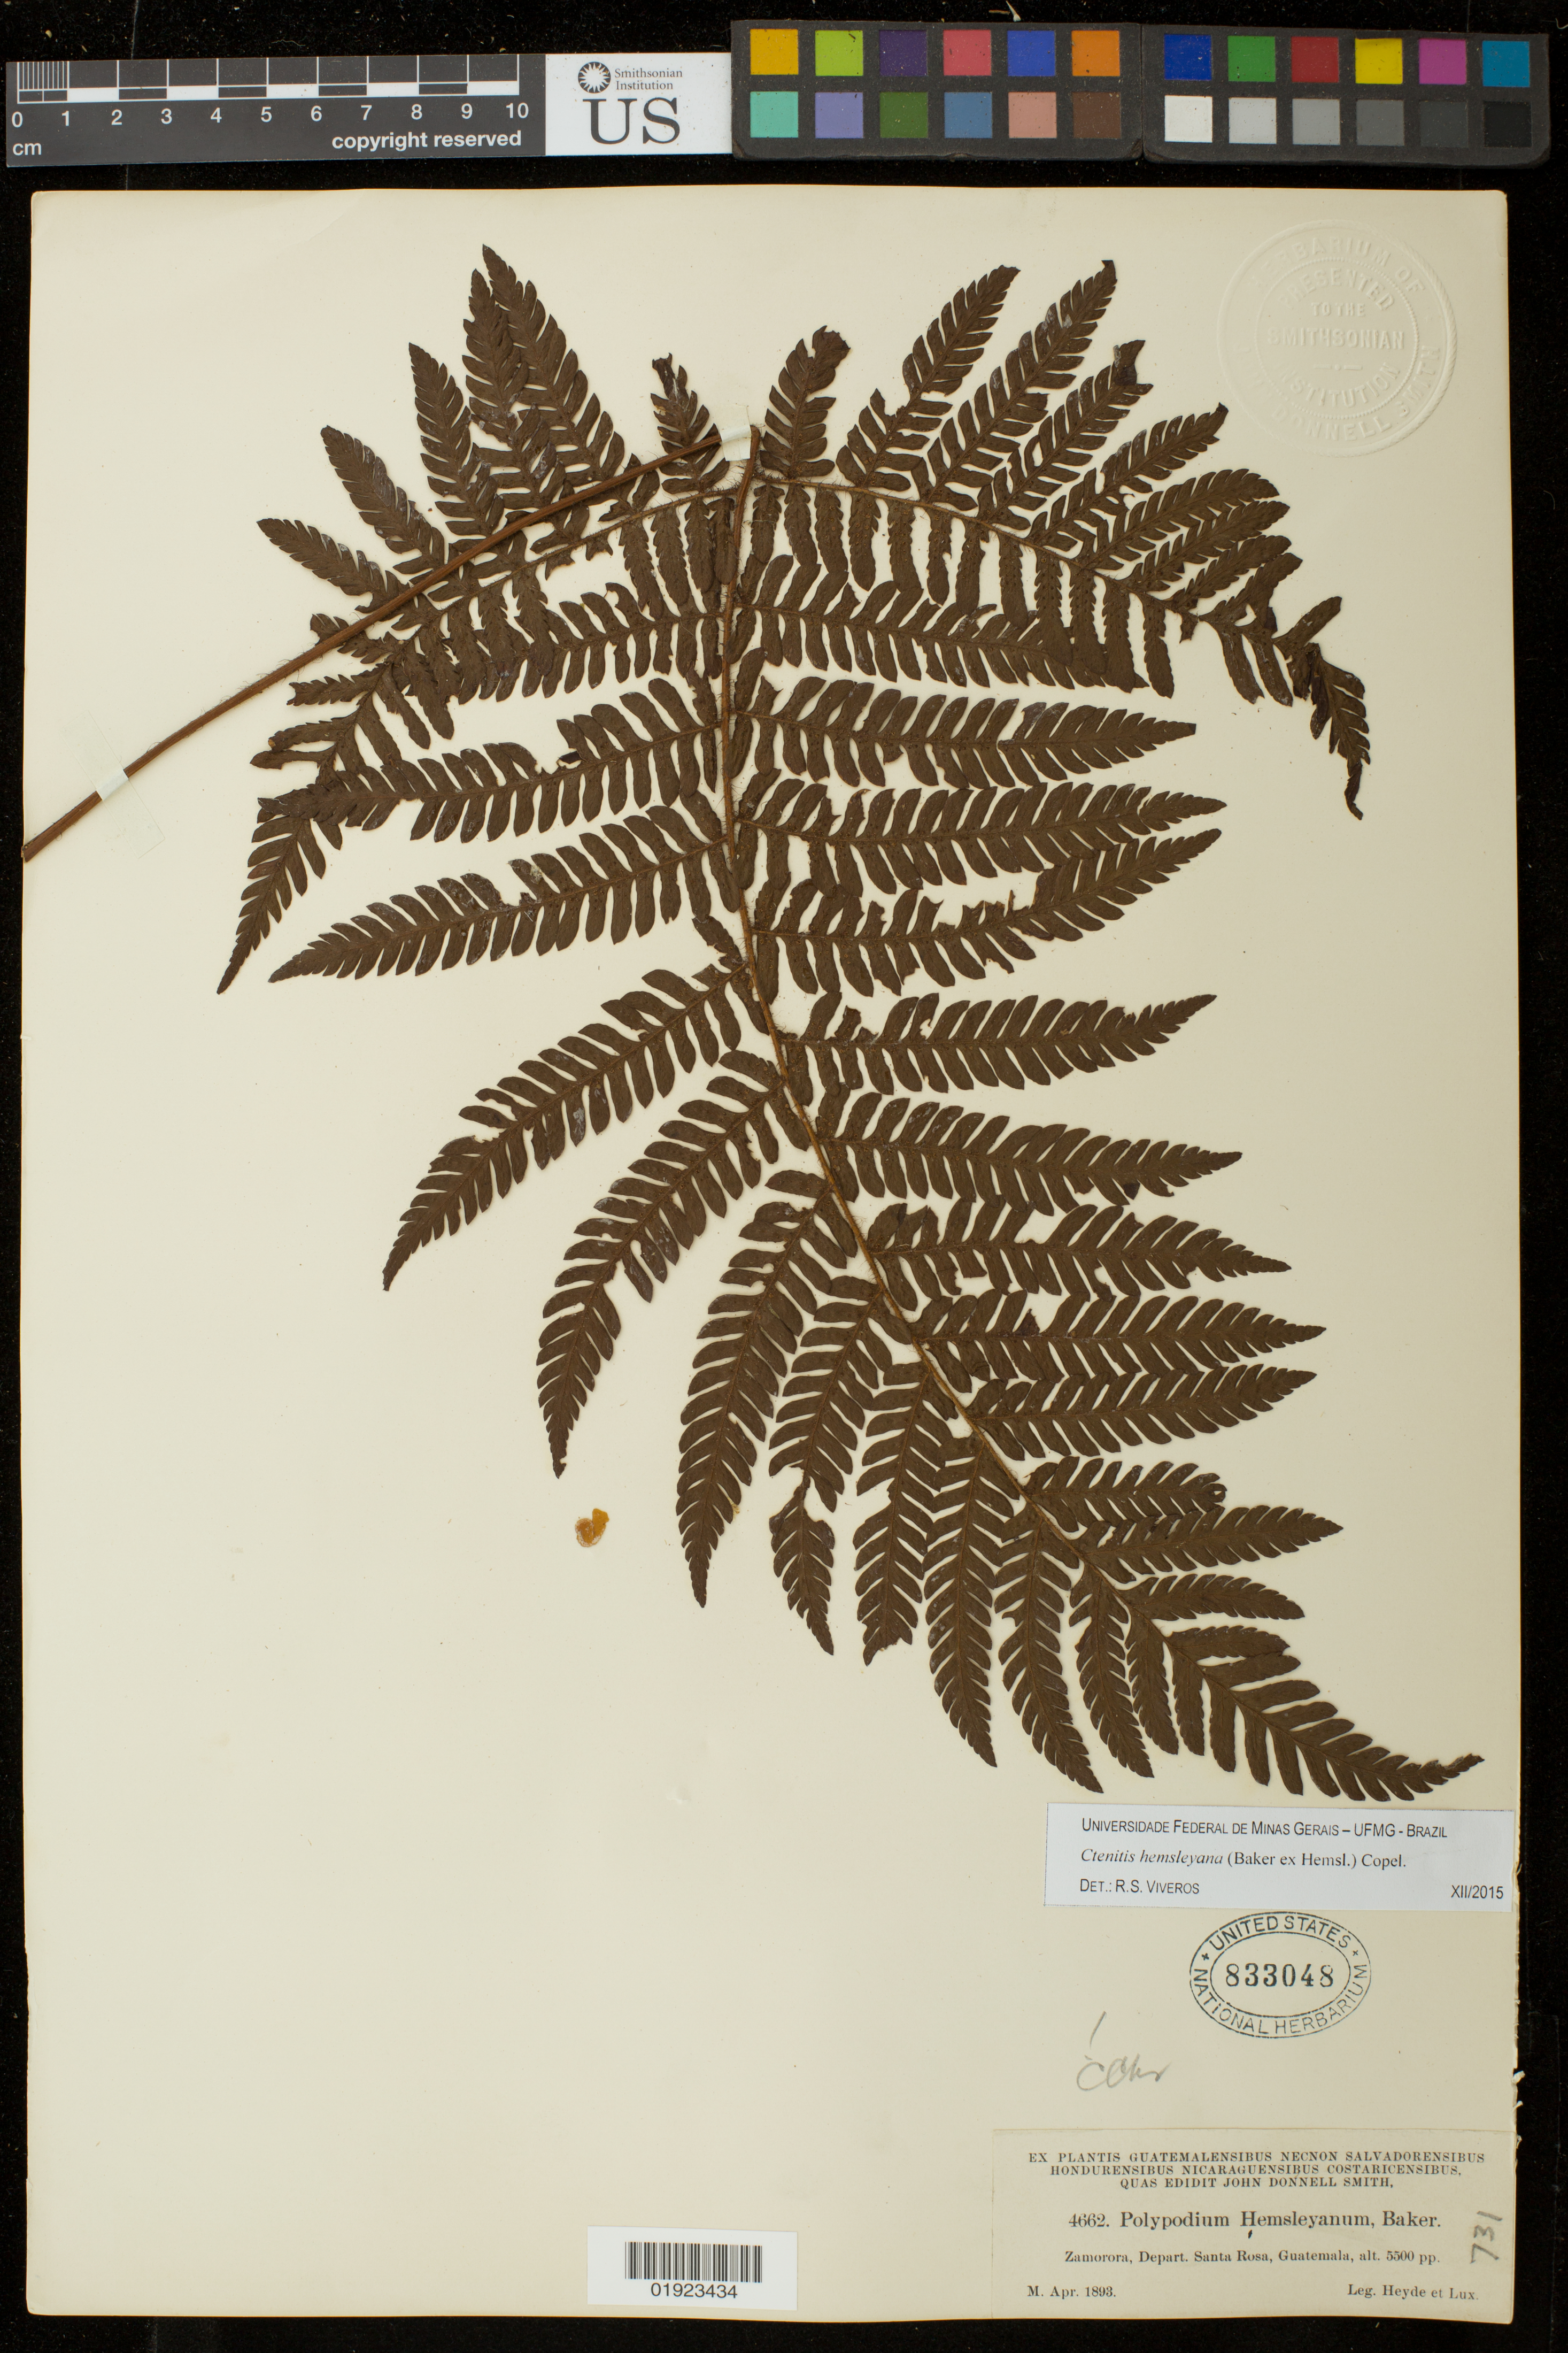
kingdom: Plantae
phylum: Tracheophyta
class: Polypodiopsida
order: Polypodiales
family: Dryopteridaceae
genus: Ctenitis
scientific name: Ctenitis hemsleyana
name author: (Baker ex Hemsl.) Copel.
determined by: Viveros, R. S.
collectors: Heyde & Lux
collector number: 4662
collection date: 1893-04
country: Guatemala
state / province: Santa Rosa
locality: Zamorora.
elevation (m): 1676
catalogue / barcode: US 833048